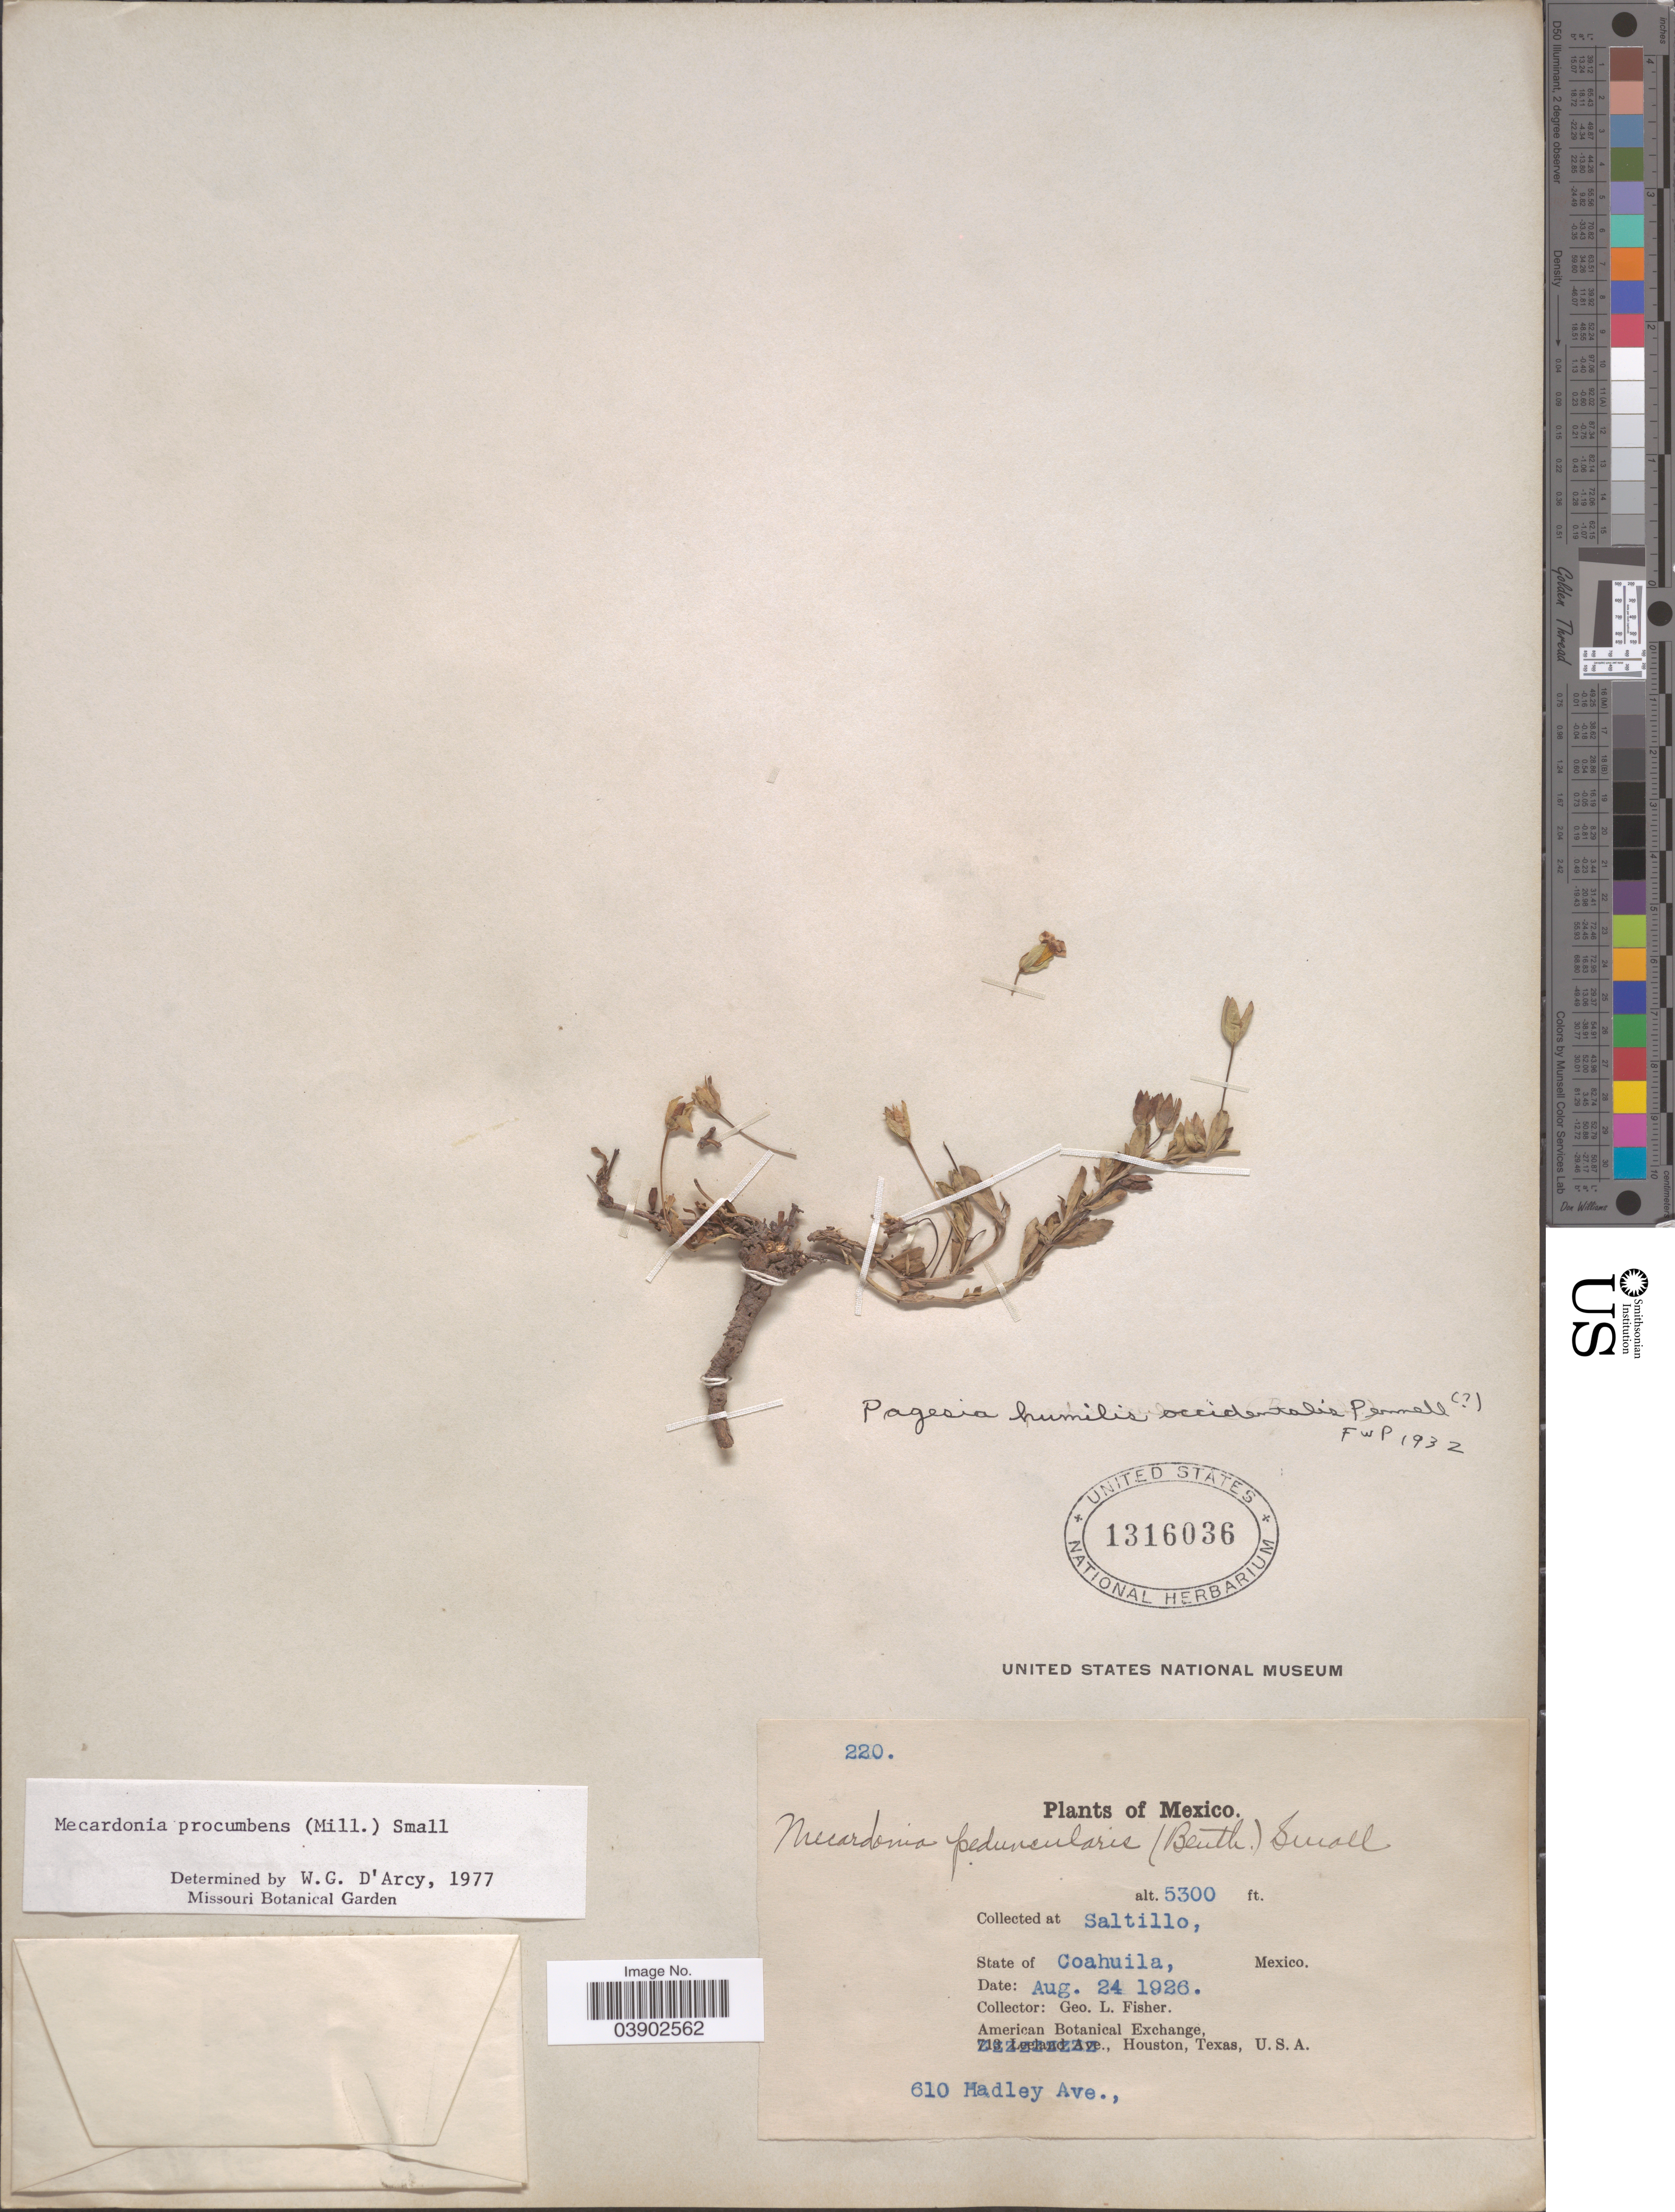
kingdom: Plantae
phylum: Tracheophyta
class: Magnoliopsida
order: Lamiales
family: Plantaginaceae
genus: Mecardonia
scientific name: Mecardonia procumbens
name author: (Mill.) Small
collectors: G. L. Fisher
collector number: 220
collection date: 1926-08-24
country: Mexico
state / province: Coahuila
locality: Saltillo.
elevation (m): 1615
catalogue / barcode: US 1316036